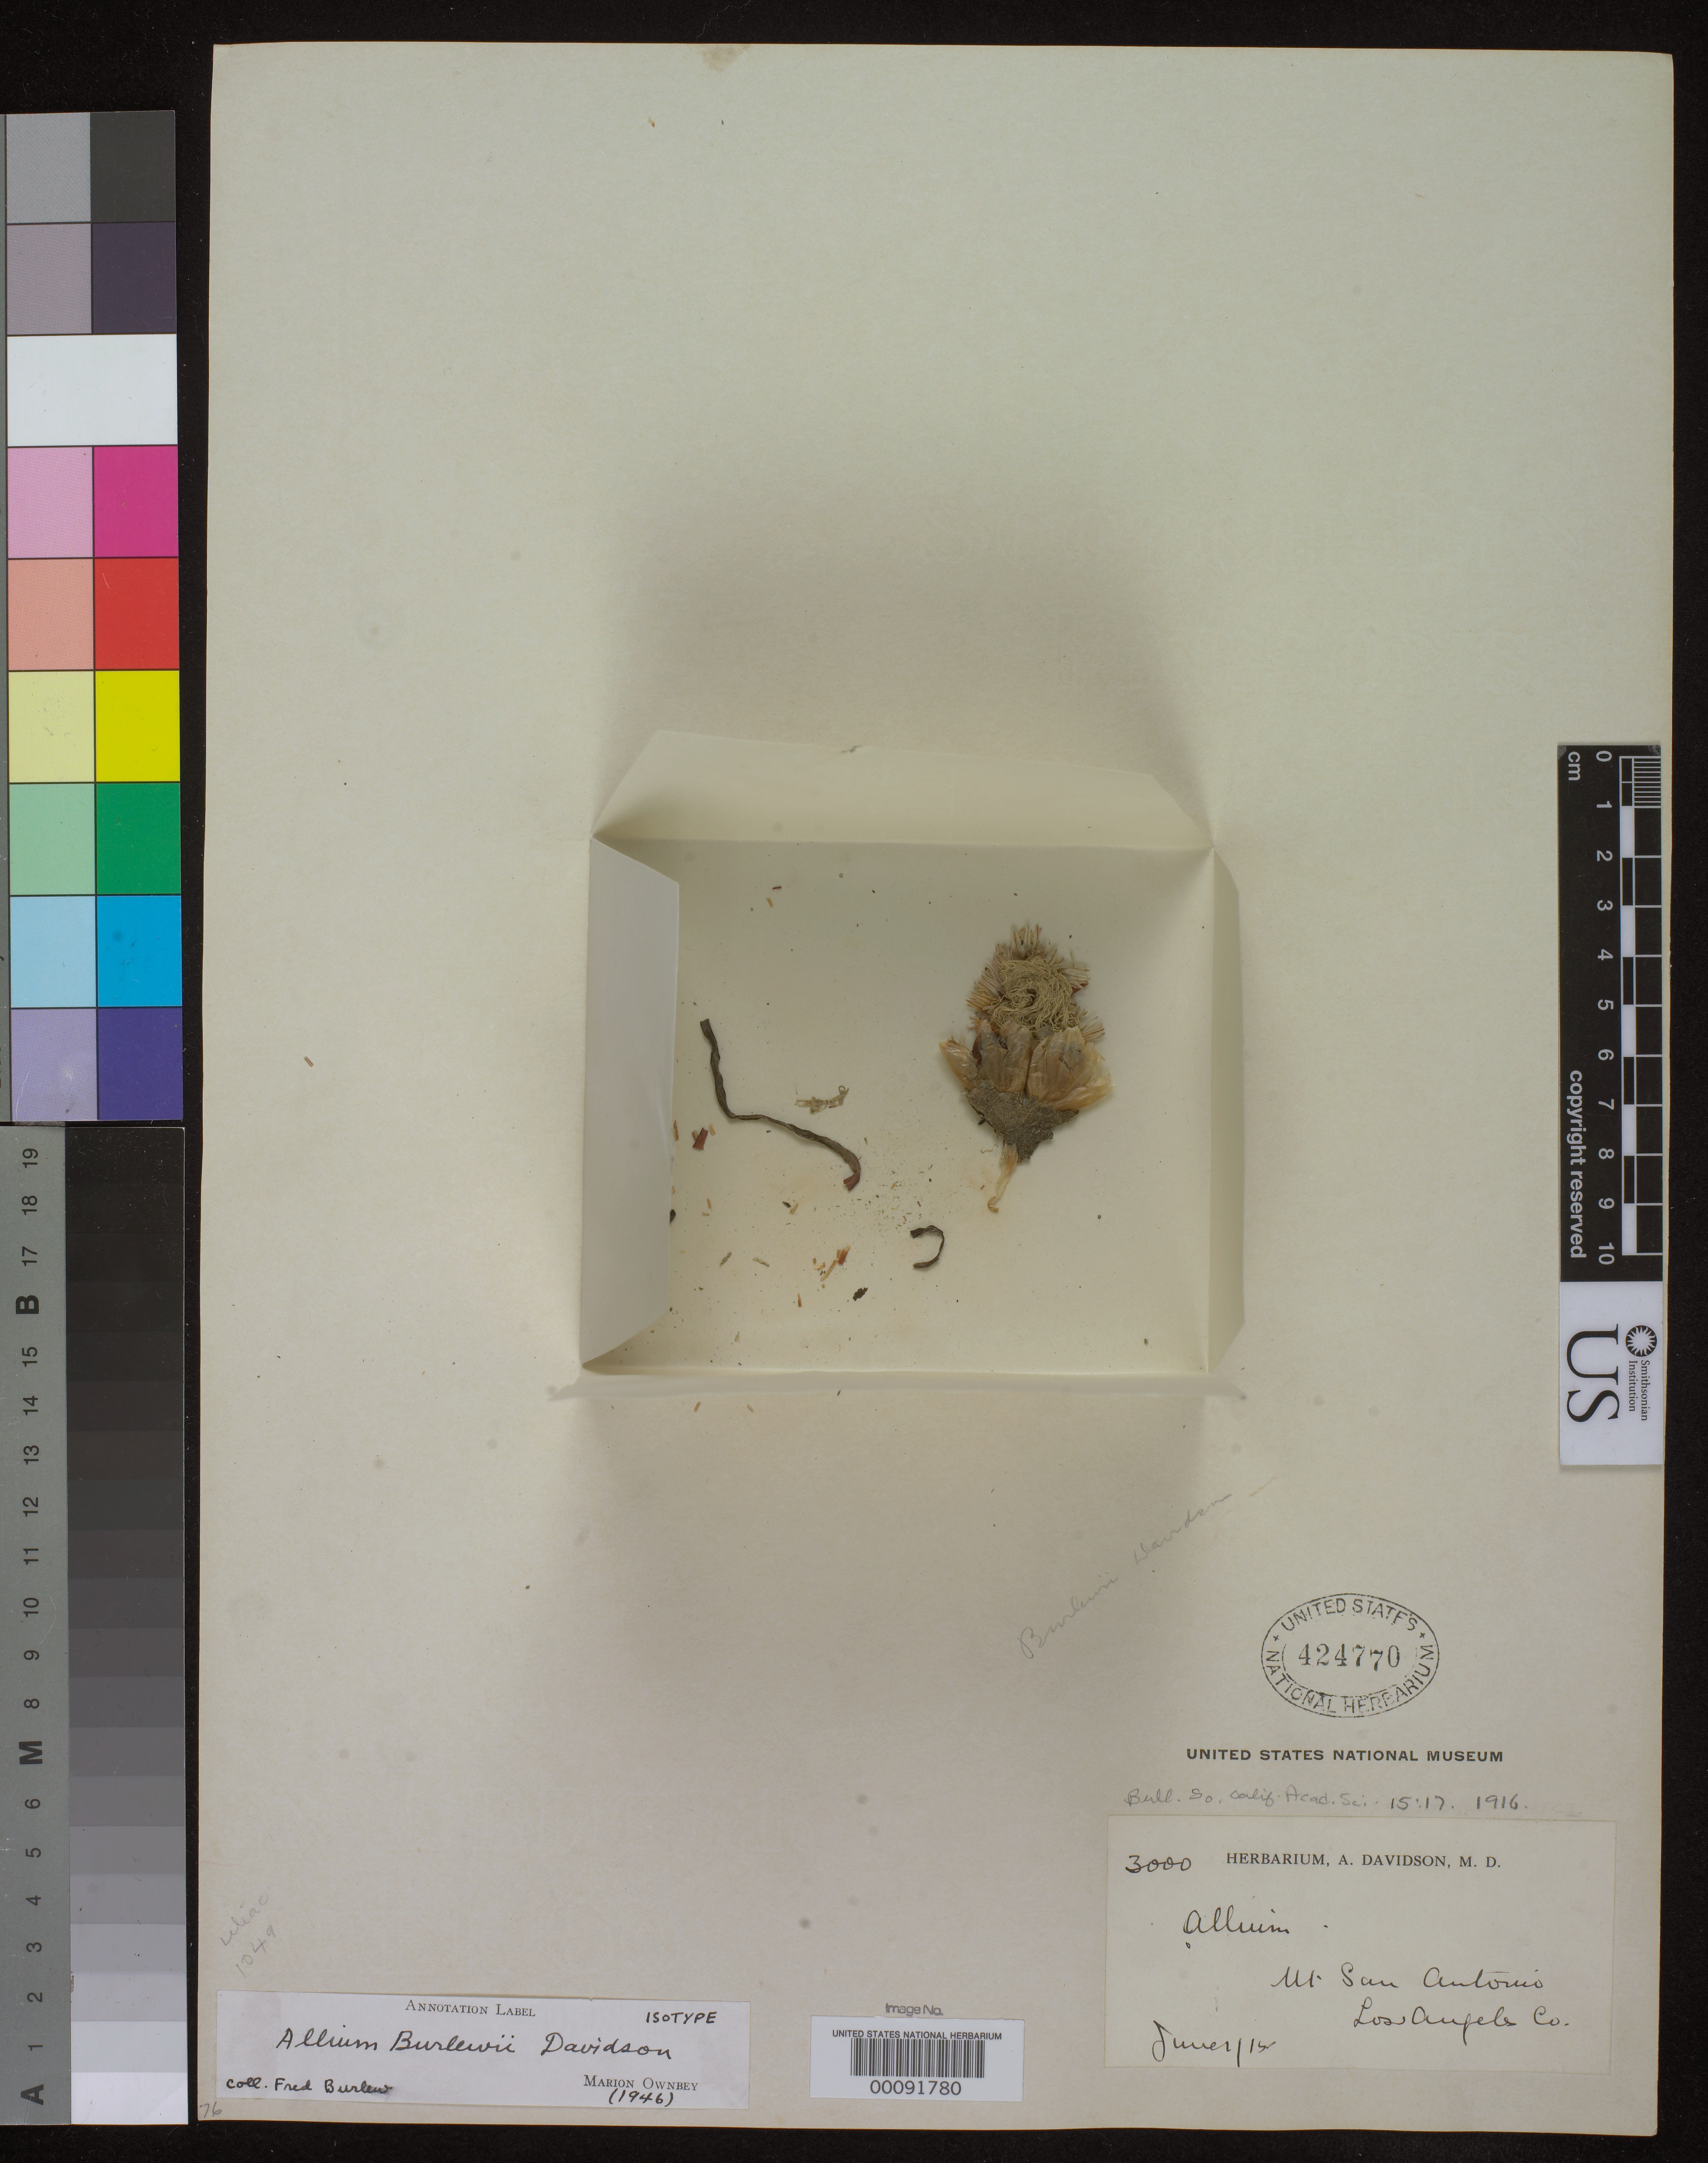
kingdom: Plantae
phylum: Tracheophyta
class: Liliopsida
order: Asparagales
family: Amaryllidaceae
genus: Allium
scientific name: Allium burlewii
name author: Davidson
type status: Isotype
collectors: F. Burlew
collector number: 3000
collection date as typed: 01 Jun 1915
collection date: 1915-06-01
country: United States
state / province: California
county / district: Los Angeles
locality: Mt. San Antonio.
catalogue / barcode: US 424770